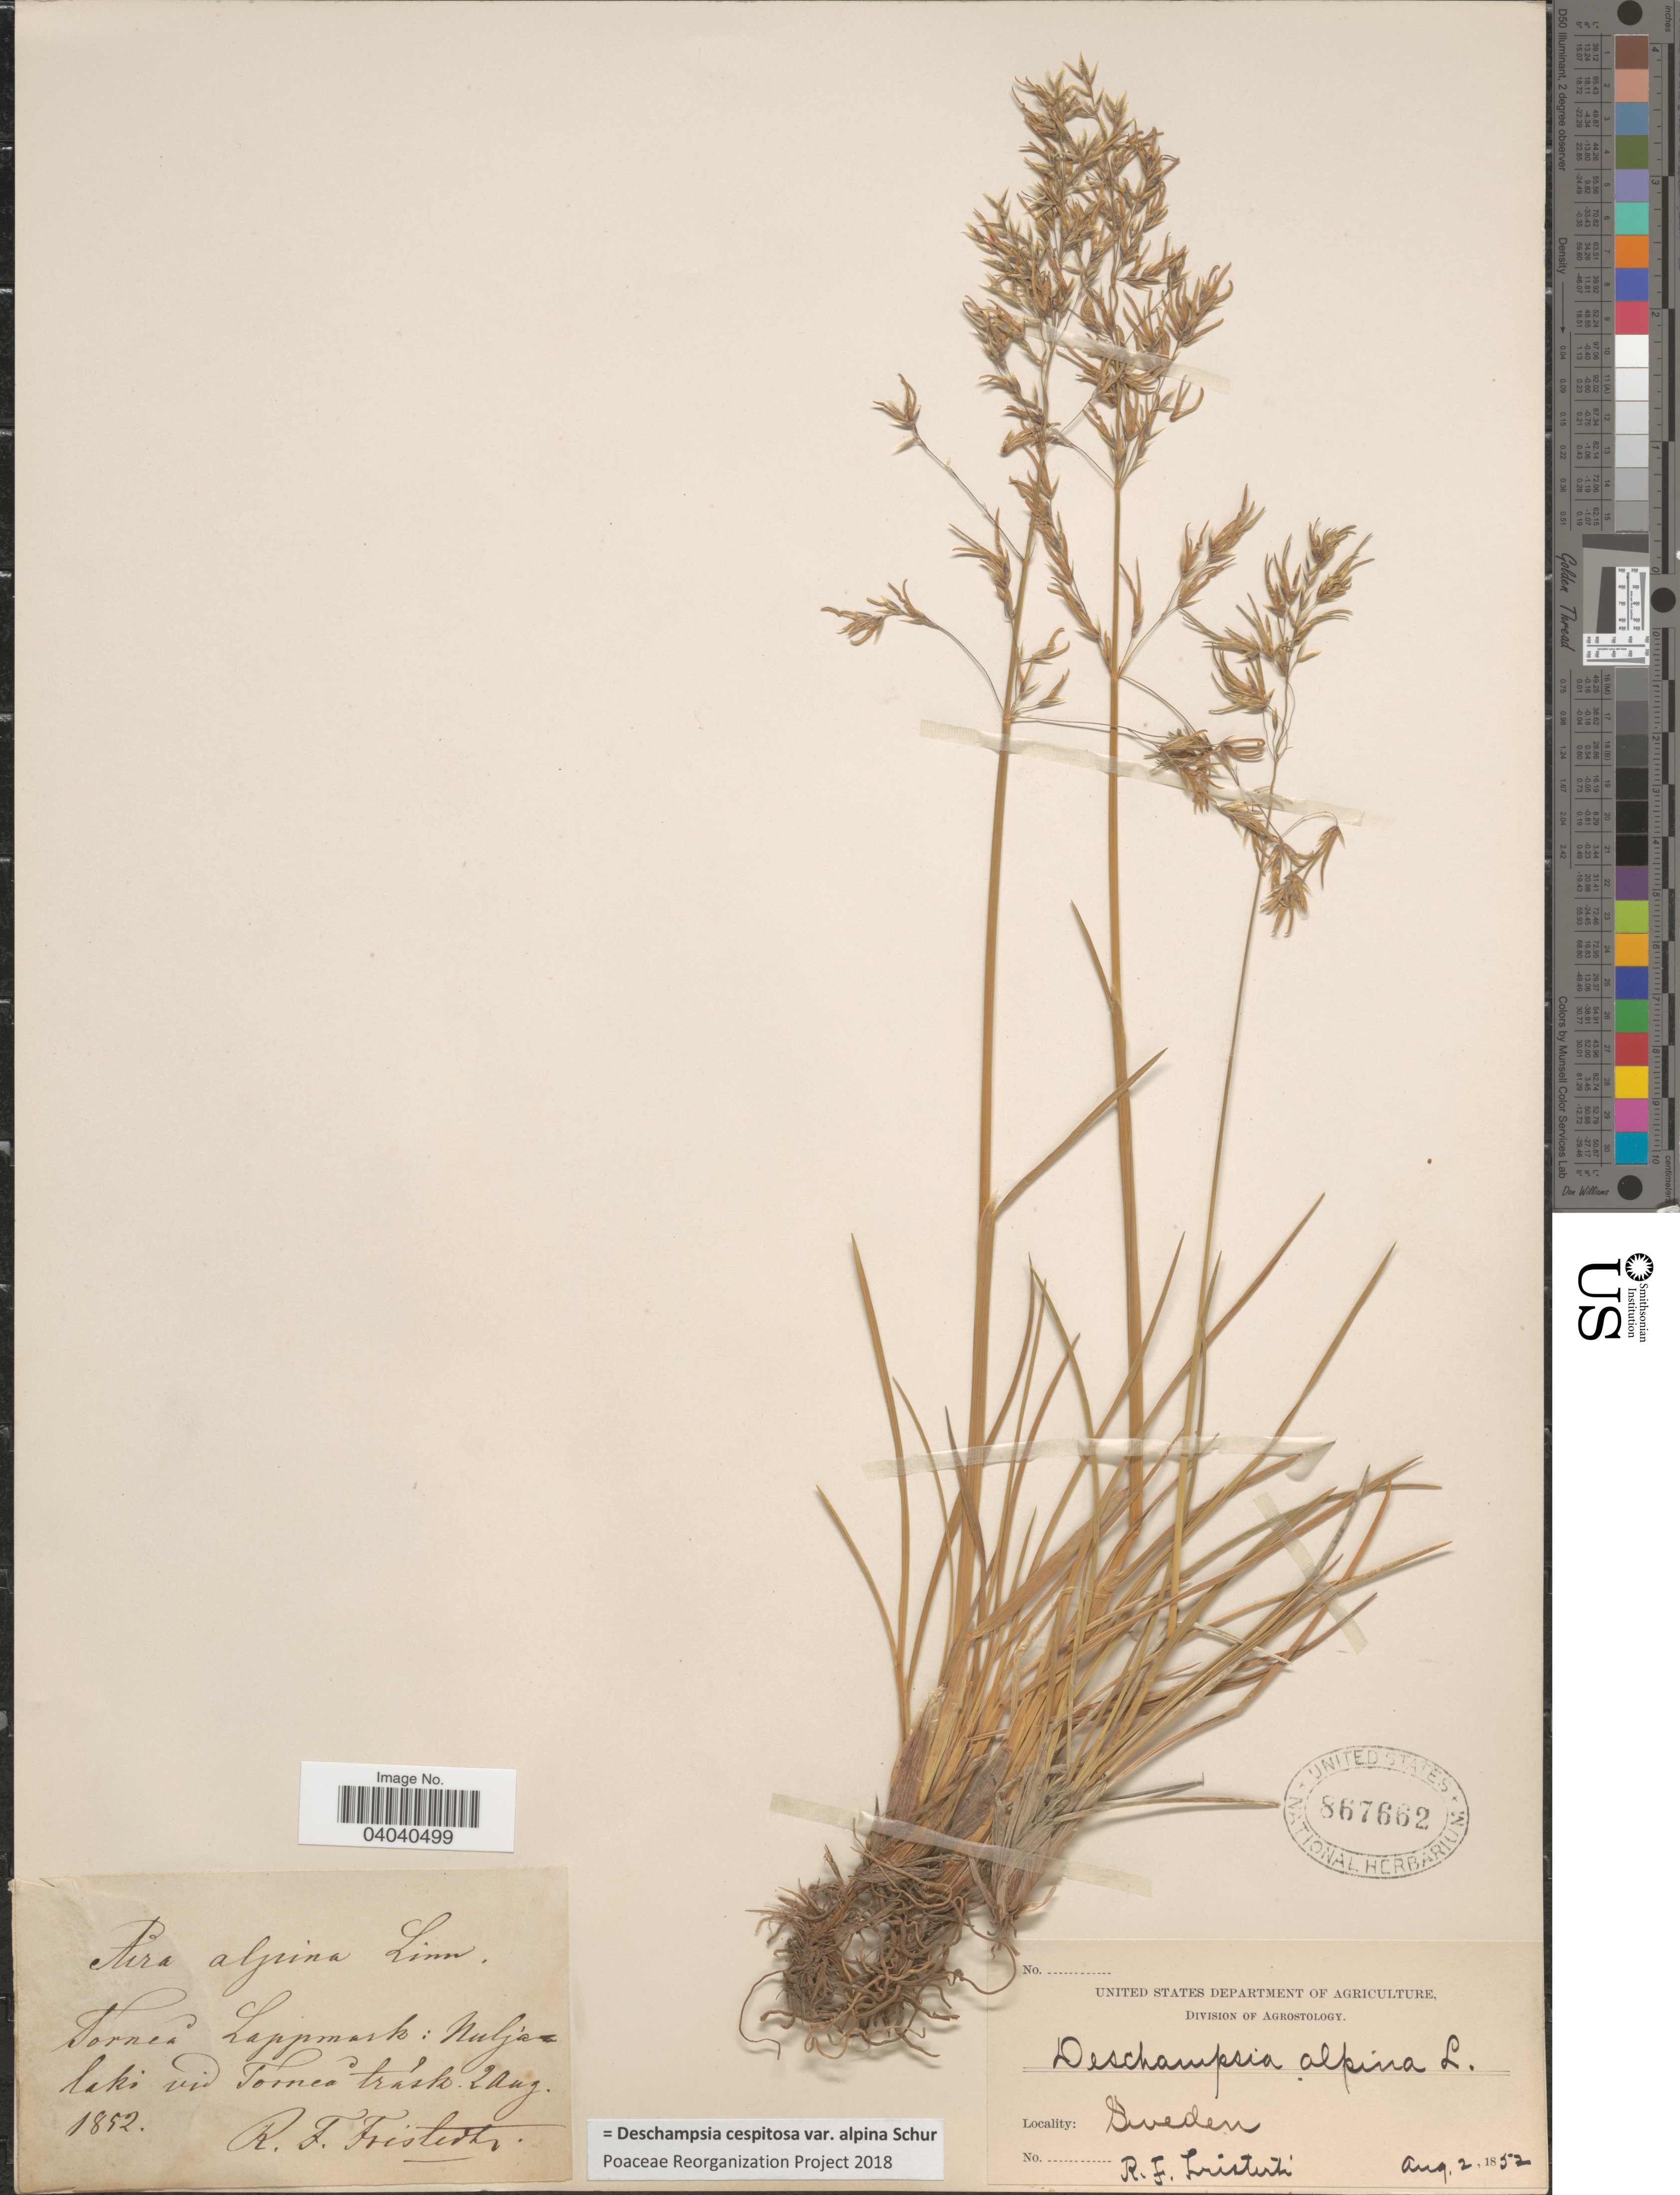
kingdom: Plantae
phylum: Tracheophyta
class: Liliopsida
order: Poales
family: Poaceae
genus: Deschampsia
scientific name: Deschampsia cespitosa var. alpina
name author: Vasey ex W.J. Beal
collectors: R. Fristedt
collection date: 1852-08-02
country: Sweden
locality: Tornes Lappmark : Nuljalaki vid Tornea trask.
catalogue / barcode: US 867662